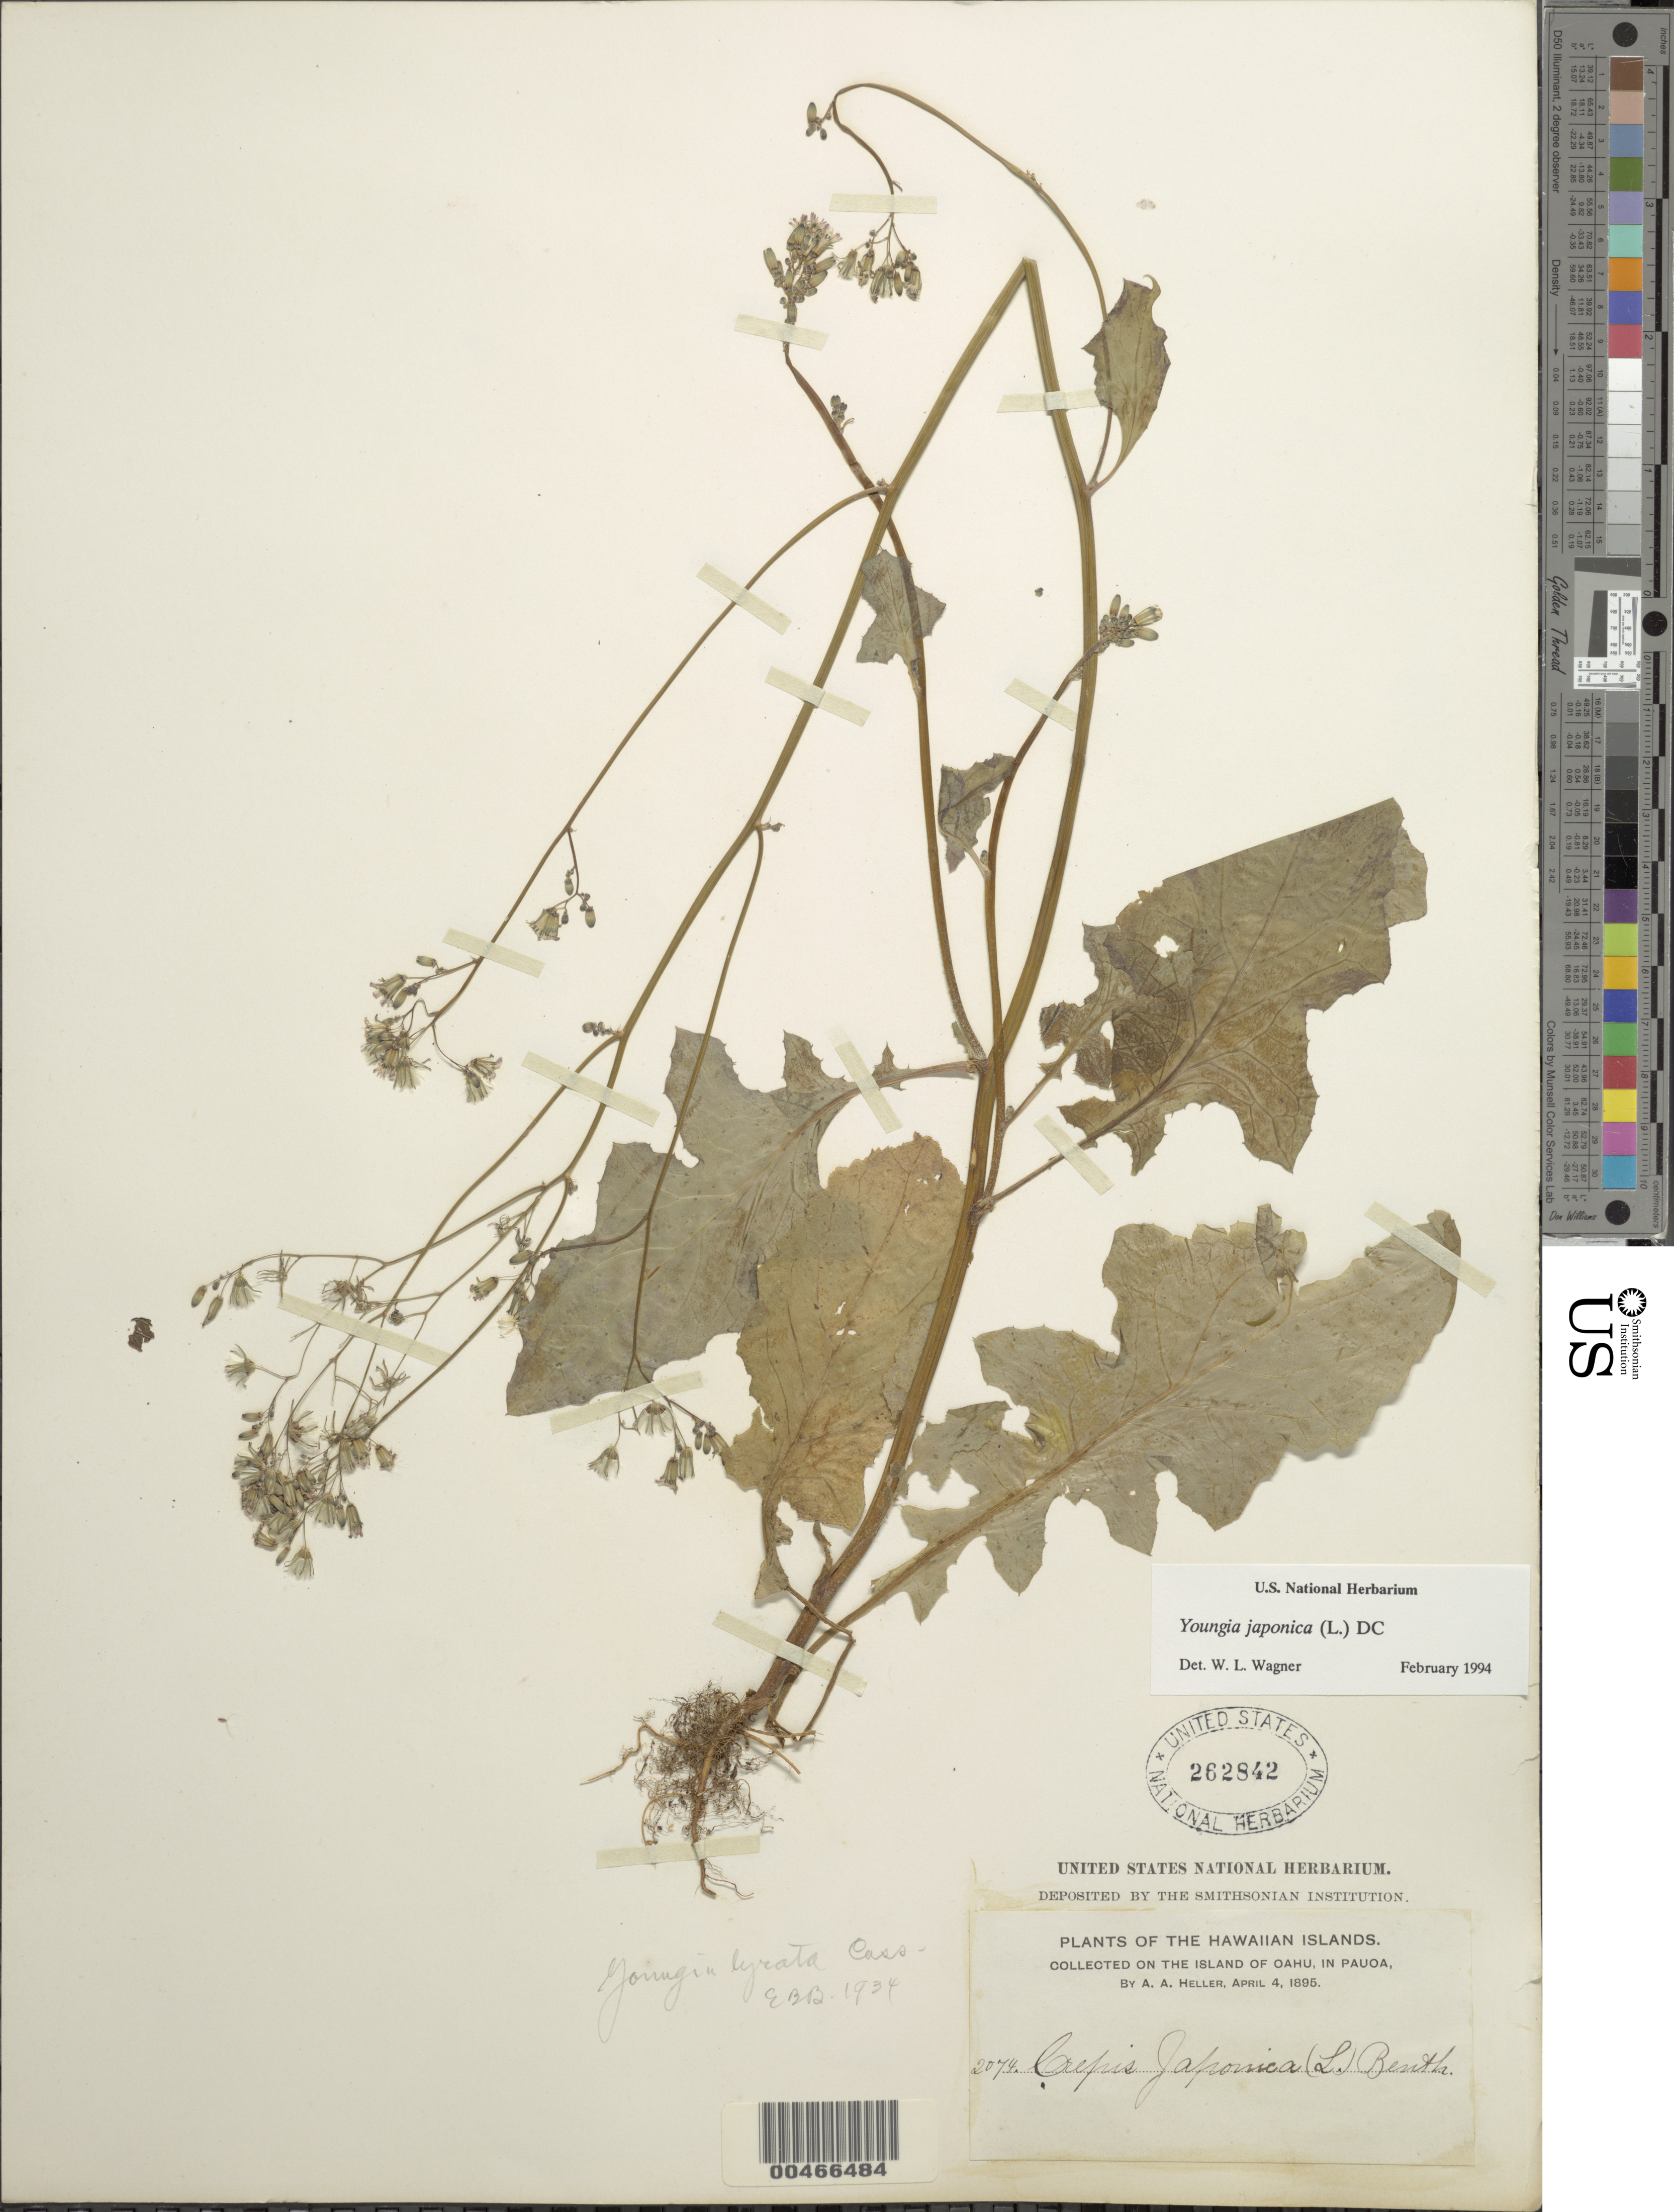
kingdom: Plantae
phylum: Tracheophyta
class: Magnoliopsida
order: Asterales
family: Asteraceae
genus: Youngia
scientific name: Youngia japonica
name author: (L.) DC.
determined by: Wagner, W. L., (BOT), Smithsonian Institution - National Museum of Natural History (UNITED STATES)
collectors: A. A. Heller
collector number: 2074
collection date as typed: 4 Apr 1895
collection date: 1895-04-04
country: United States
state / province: Hawaii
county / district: Honolulu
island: Oahu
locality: In Pauoa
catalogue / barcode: US 262842